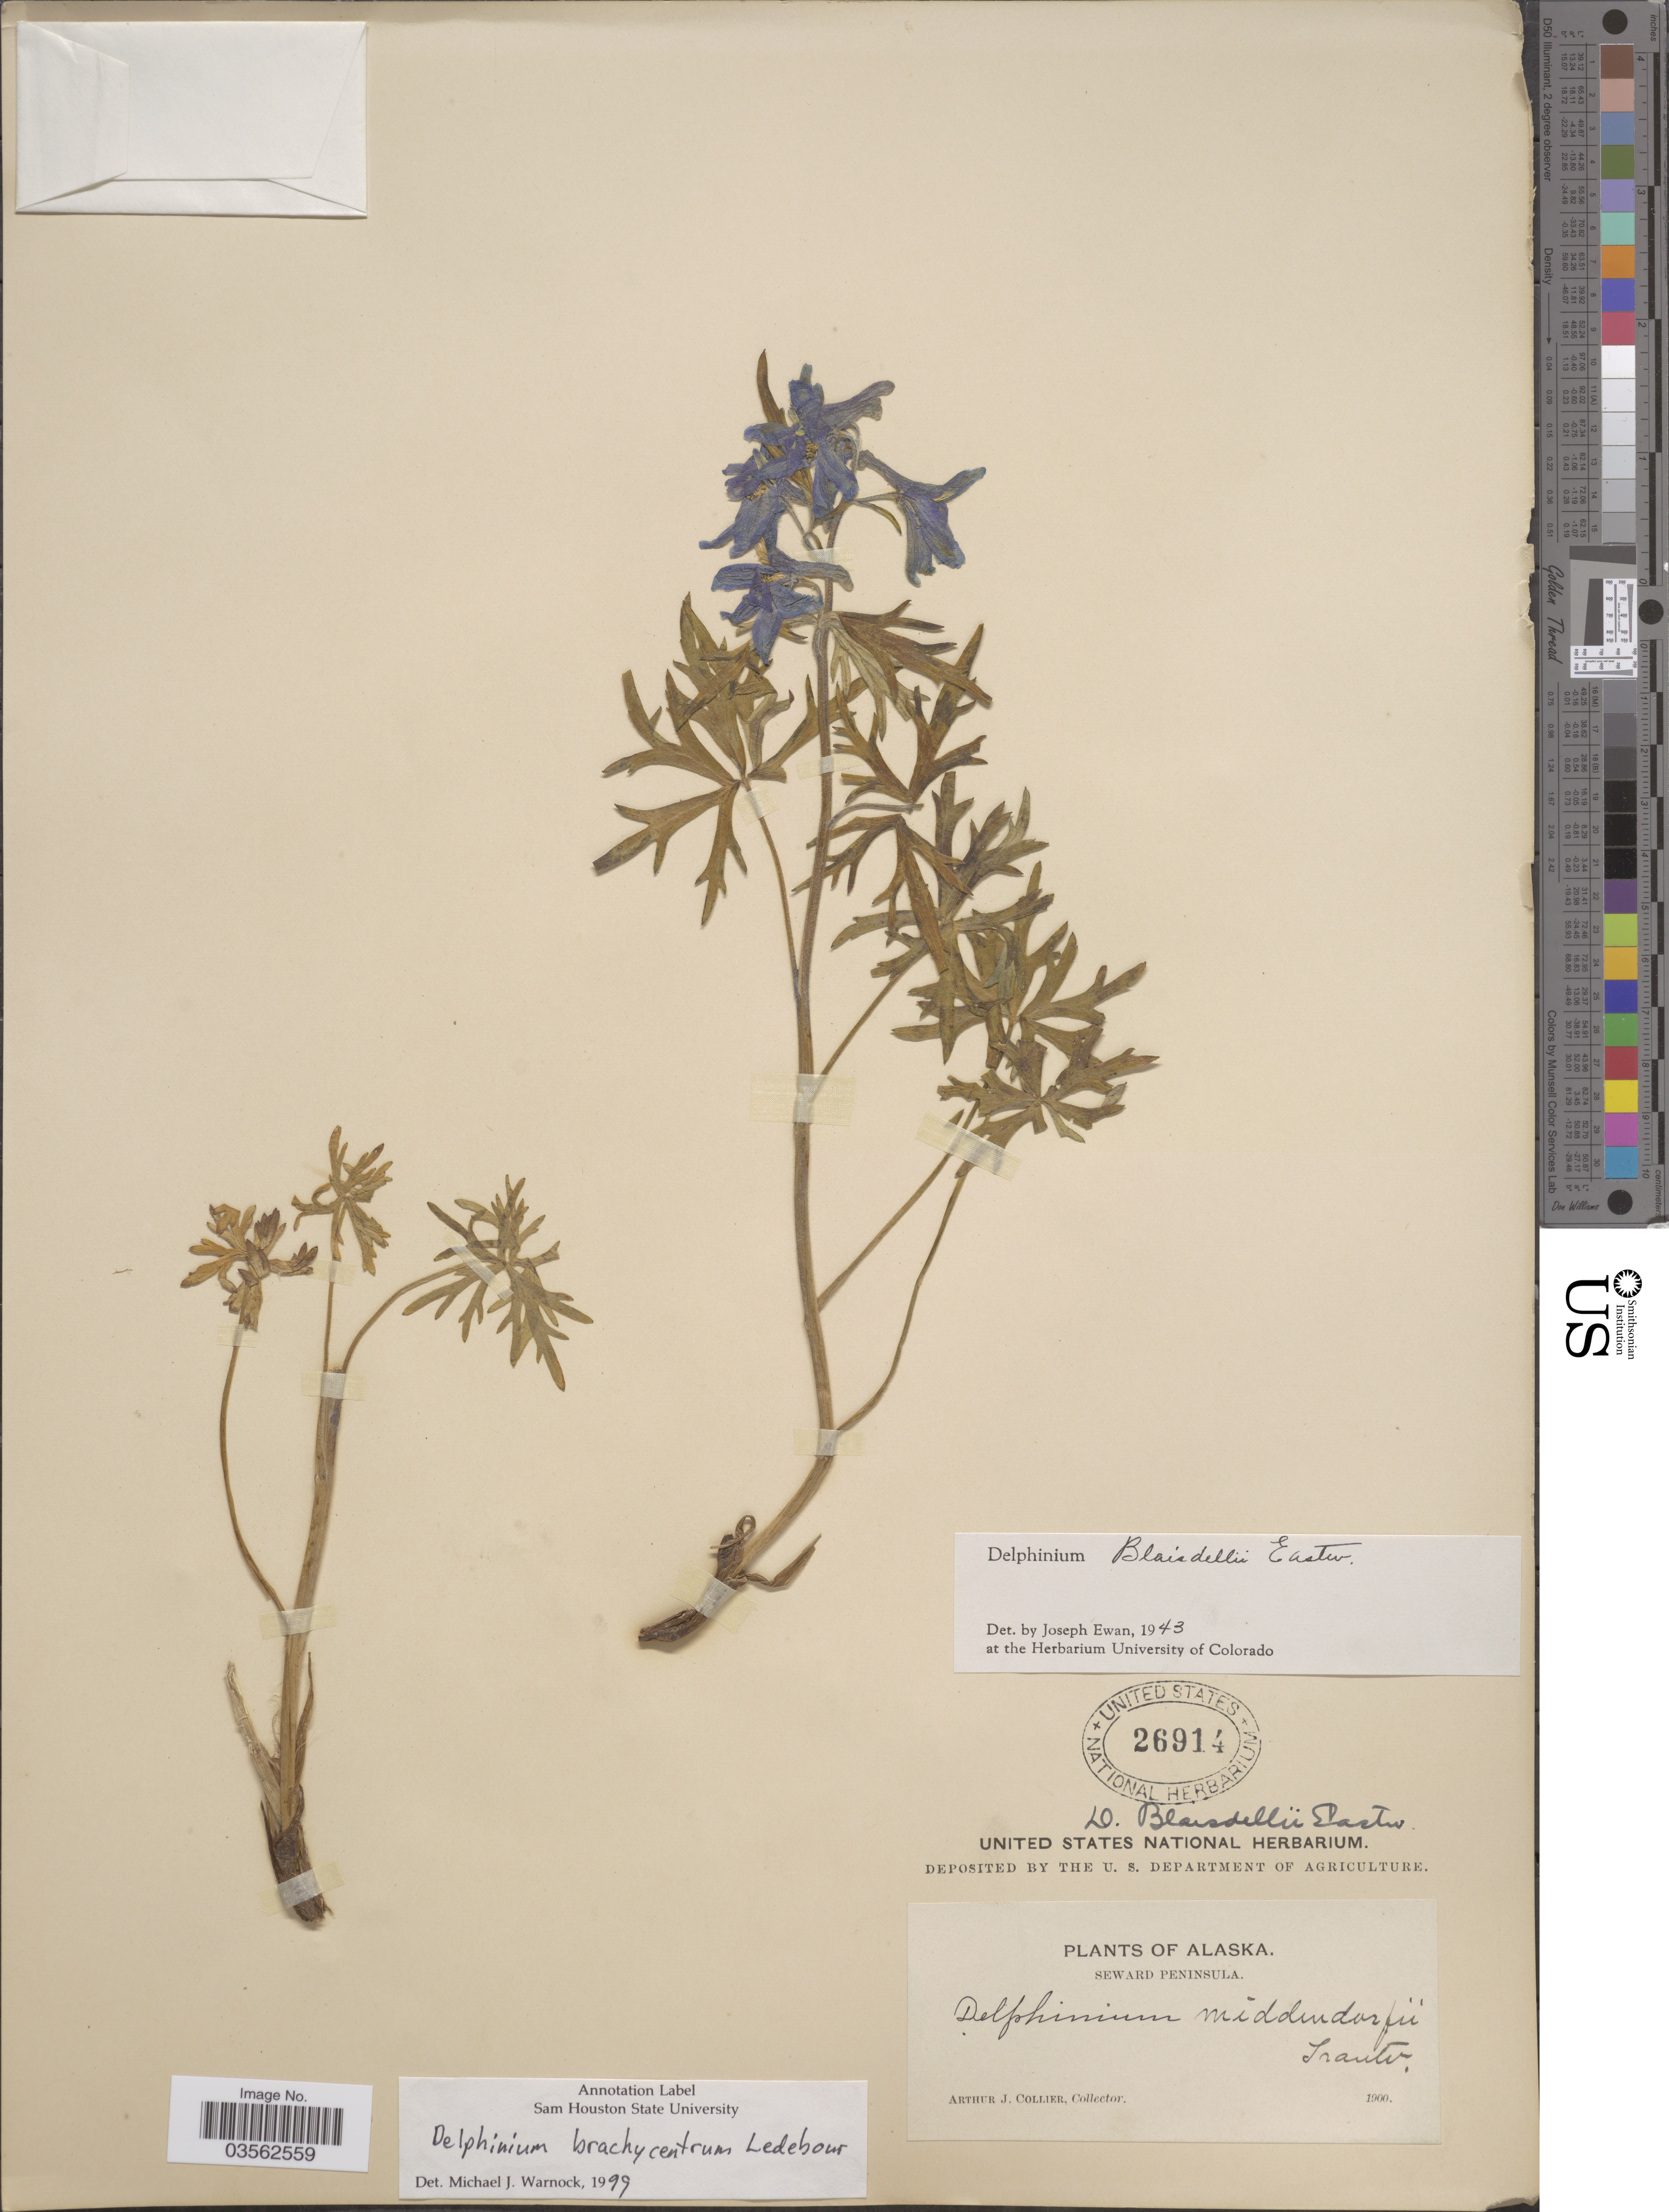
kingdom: Plantae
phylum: Tracheophyta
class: Magnoliopsida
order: Ranunculales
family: Ranunculaceae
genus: Delphinium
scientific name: Delphinium brachycentrum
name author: Ledeb.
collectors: A. Collier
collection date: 1900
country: United States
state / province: Alaska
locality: Seward Peninsula.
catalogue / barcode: US 26914